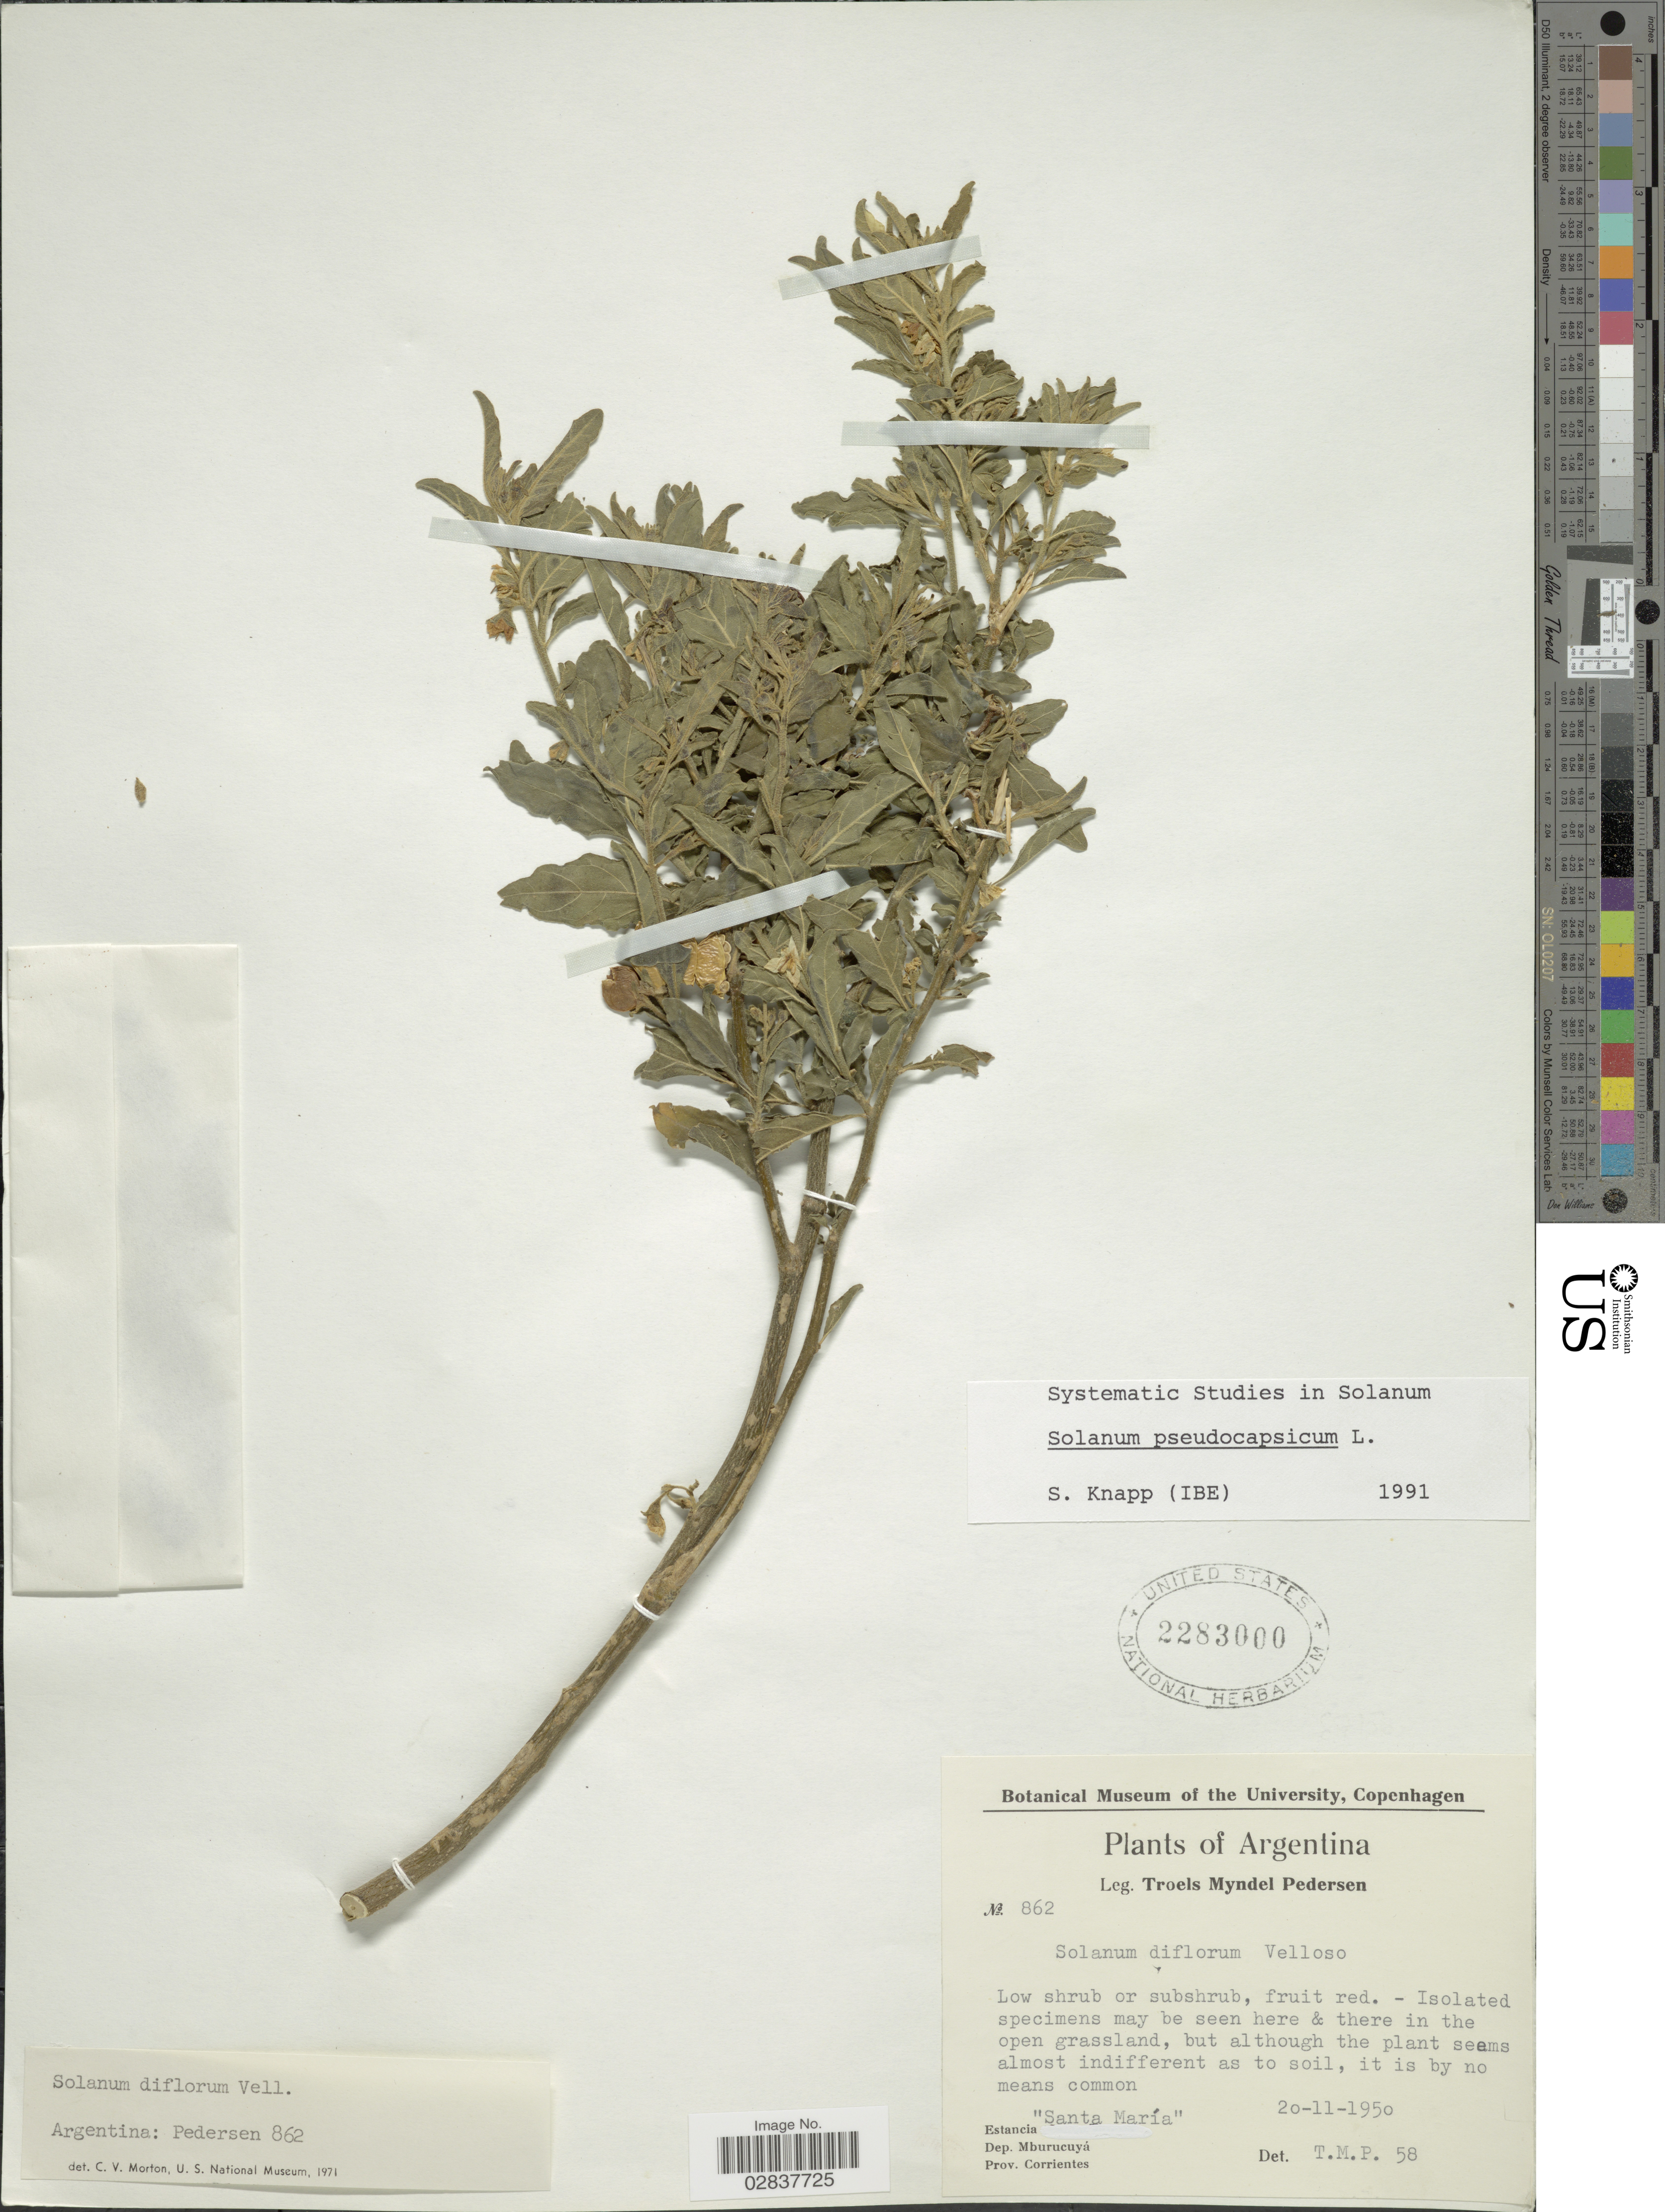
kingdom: Plantae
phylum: Tracheophyta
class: Magnoliopsida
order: Solanales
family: Solanaceae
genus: Solanum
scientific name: Solanum pseudocapsicum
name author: L.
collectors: T. Pederson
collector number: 862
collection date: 1950-11-20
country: Argentina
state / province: Corrientes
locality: Estancia "Santa María". Dep. Mburucuyá.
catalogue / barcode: US 2283000